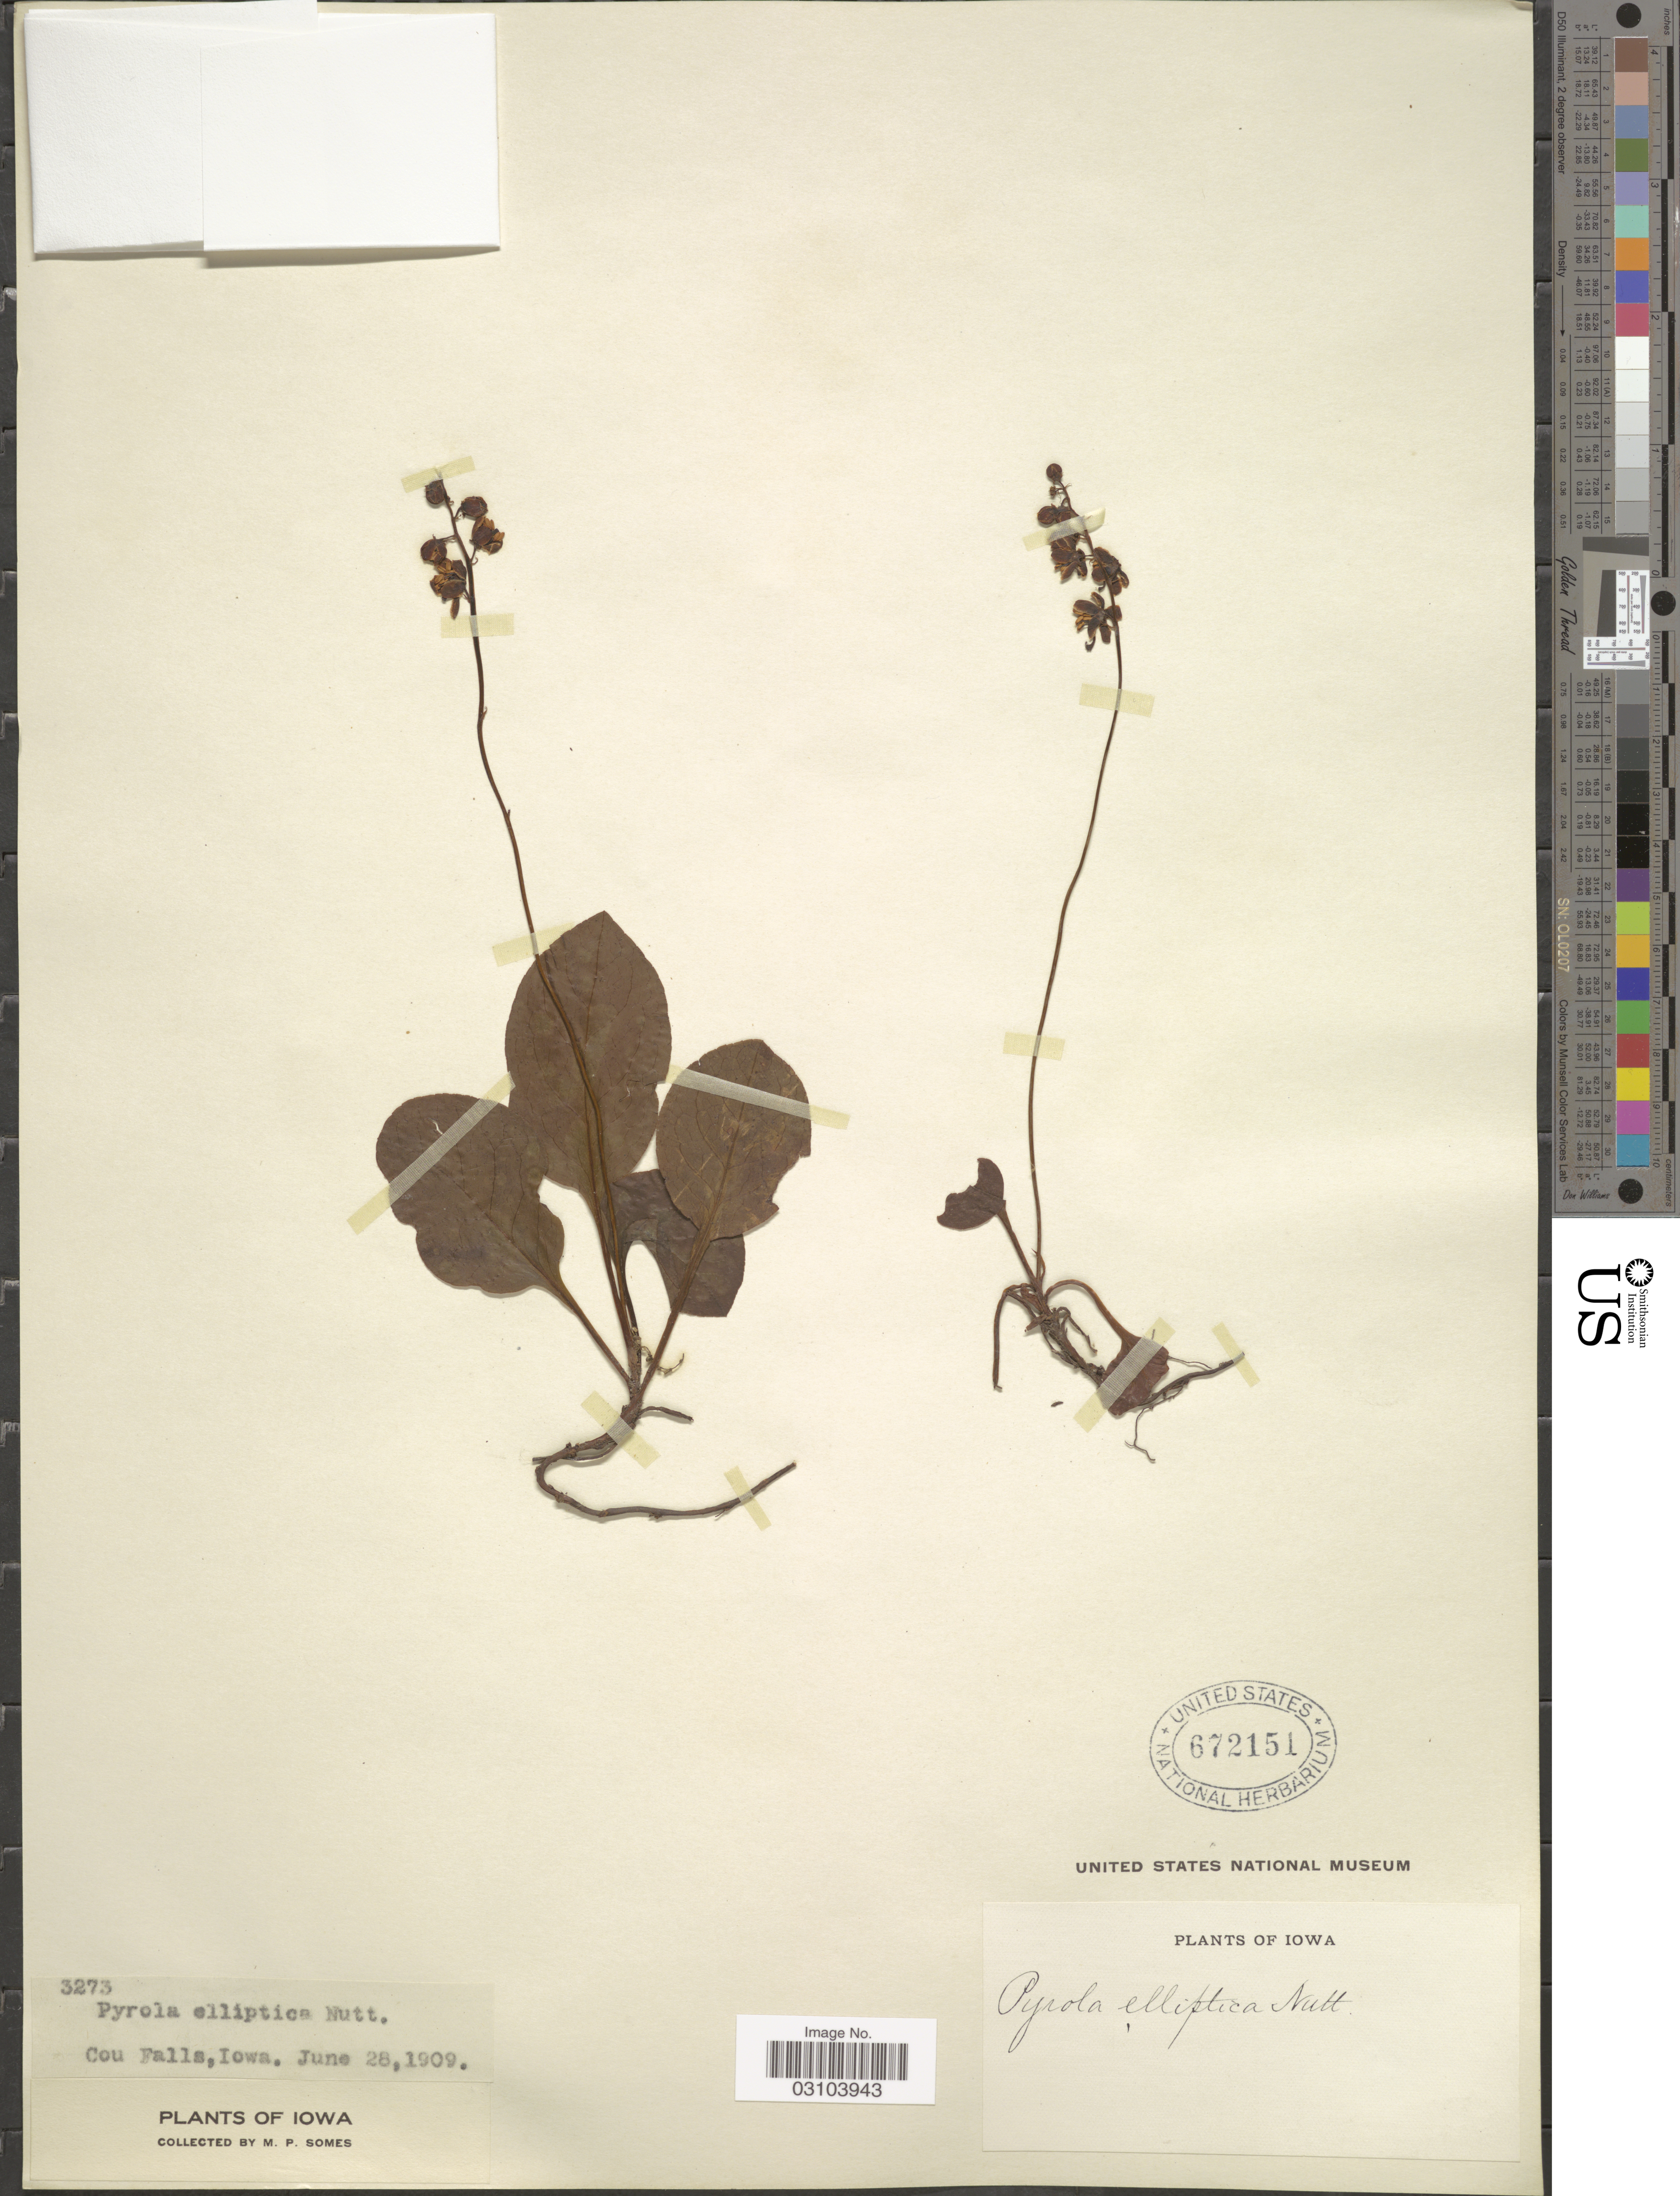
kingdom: Plantae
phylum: Tracheophyta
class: Magnoliopsida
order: Ericales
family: Ericaceae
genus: Pyrola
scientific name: Pyrola elliptica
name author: Nutt.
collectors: M. Somes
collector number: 3273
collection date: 1909-06-28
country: United States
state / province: Iowa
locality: Cou Falls.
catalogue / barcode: US 672151